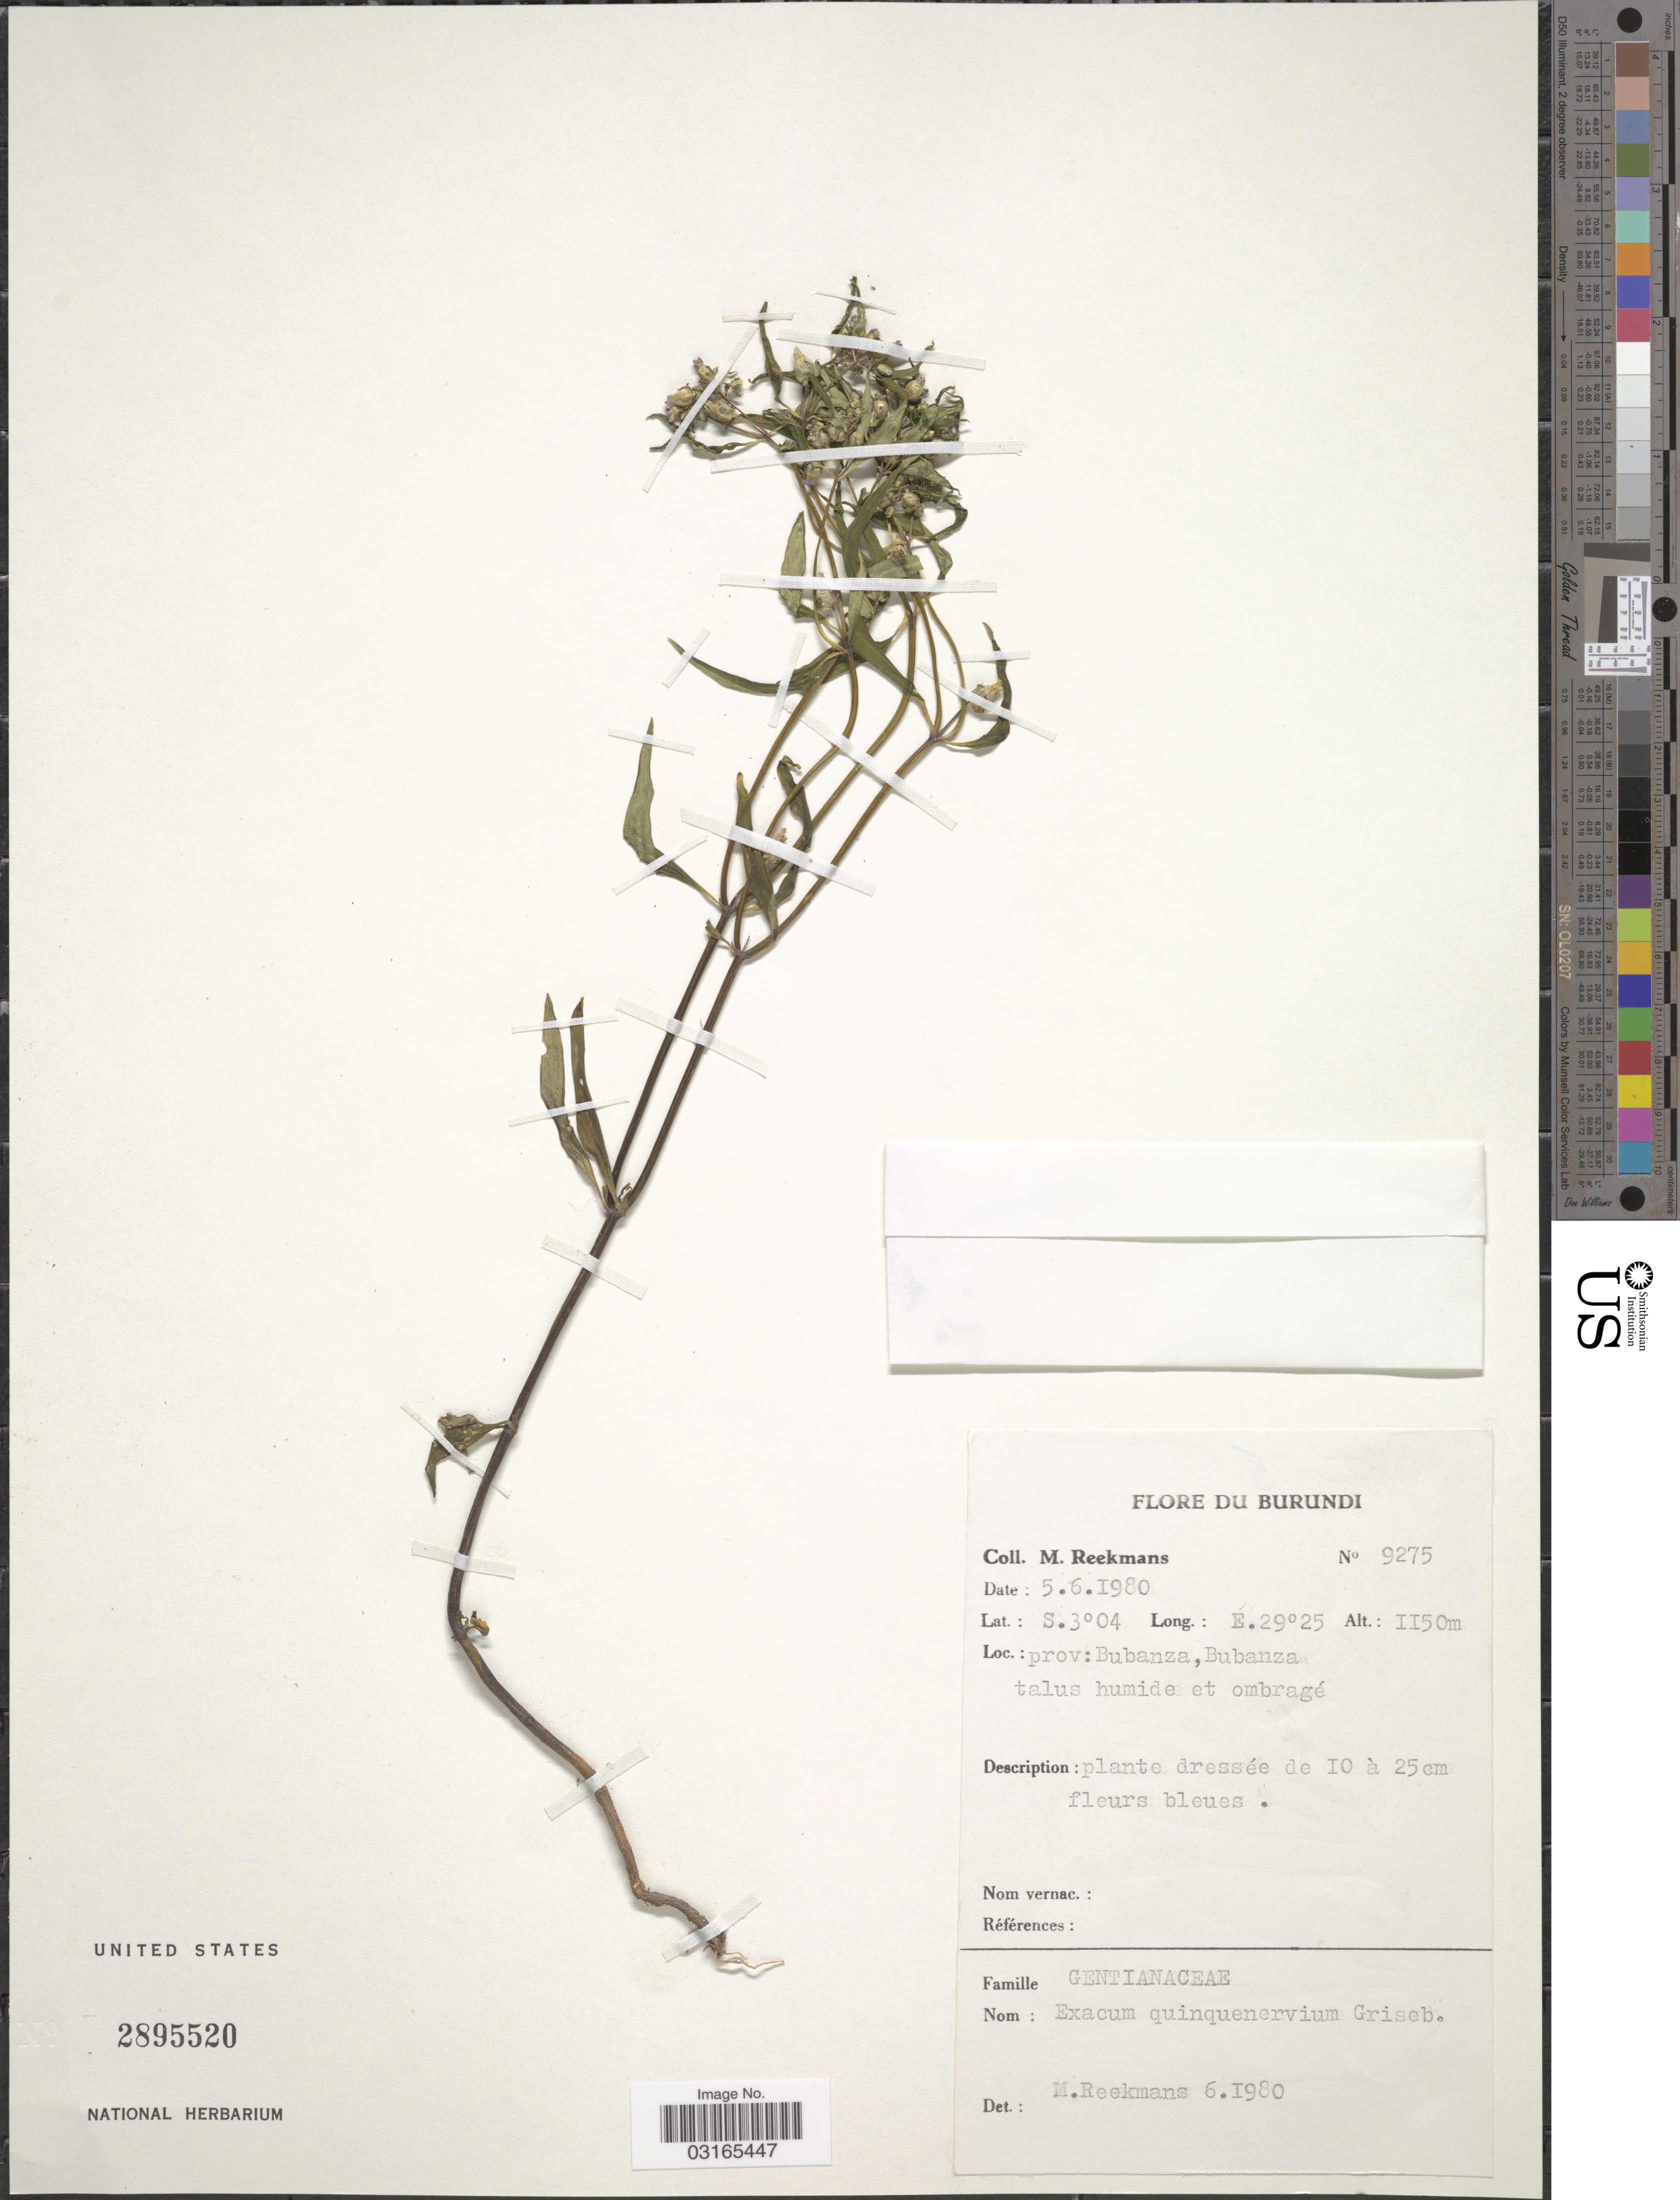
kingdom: Plantae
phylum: Tracheophyta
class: Magnoliopsida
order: Gentianales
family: Gentianaceae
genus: Exacum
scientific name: Exacum quinquenervium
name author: Griseb.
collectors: M. Reekmans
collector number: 9275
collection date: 1980-06-05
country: Burundi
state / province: Bubanza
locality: Bubanza.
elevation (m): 1150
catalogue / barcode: US 2895520